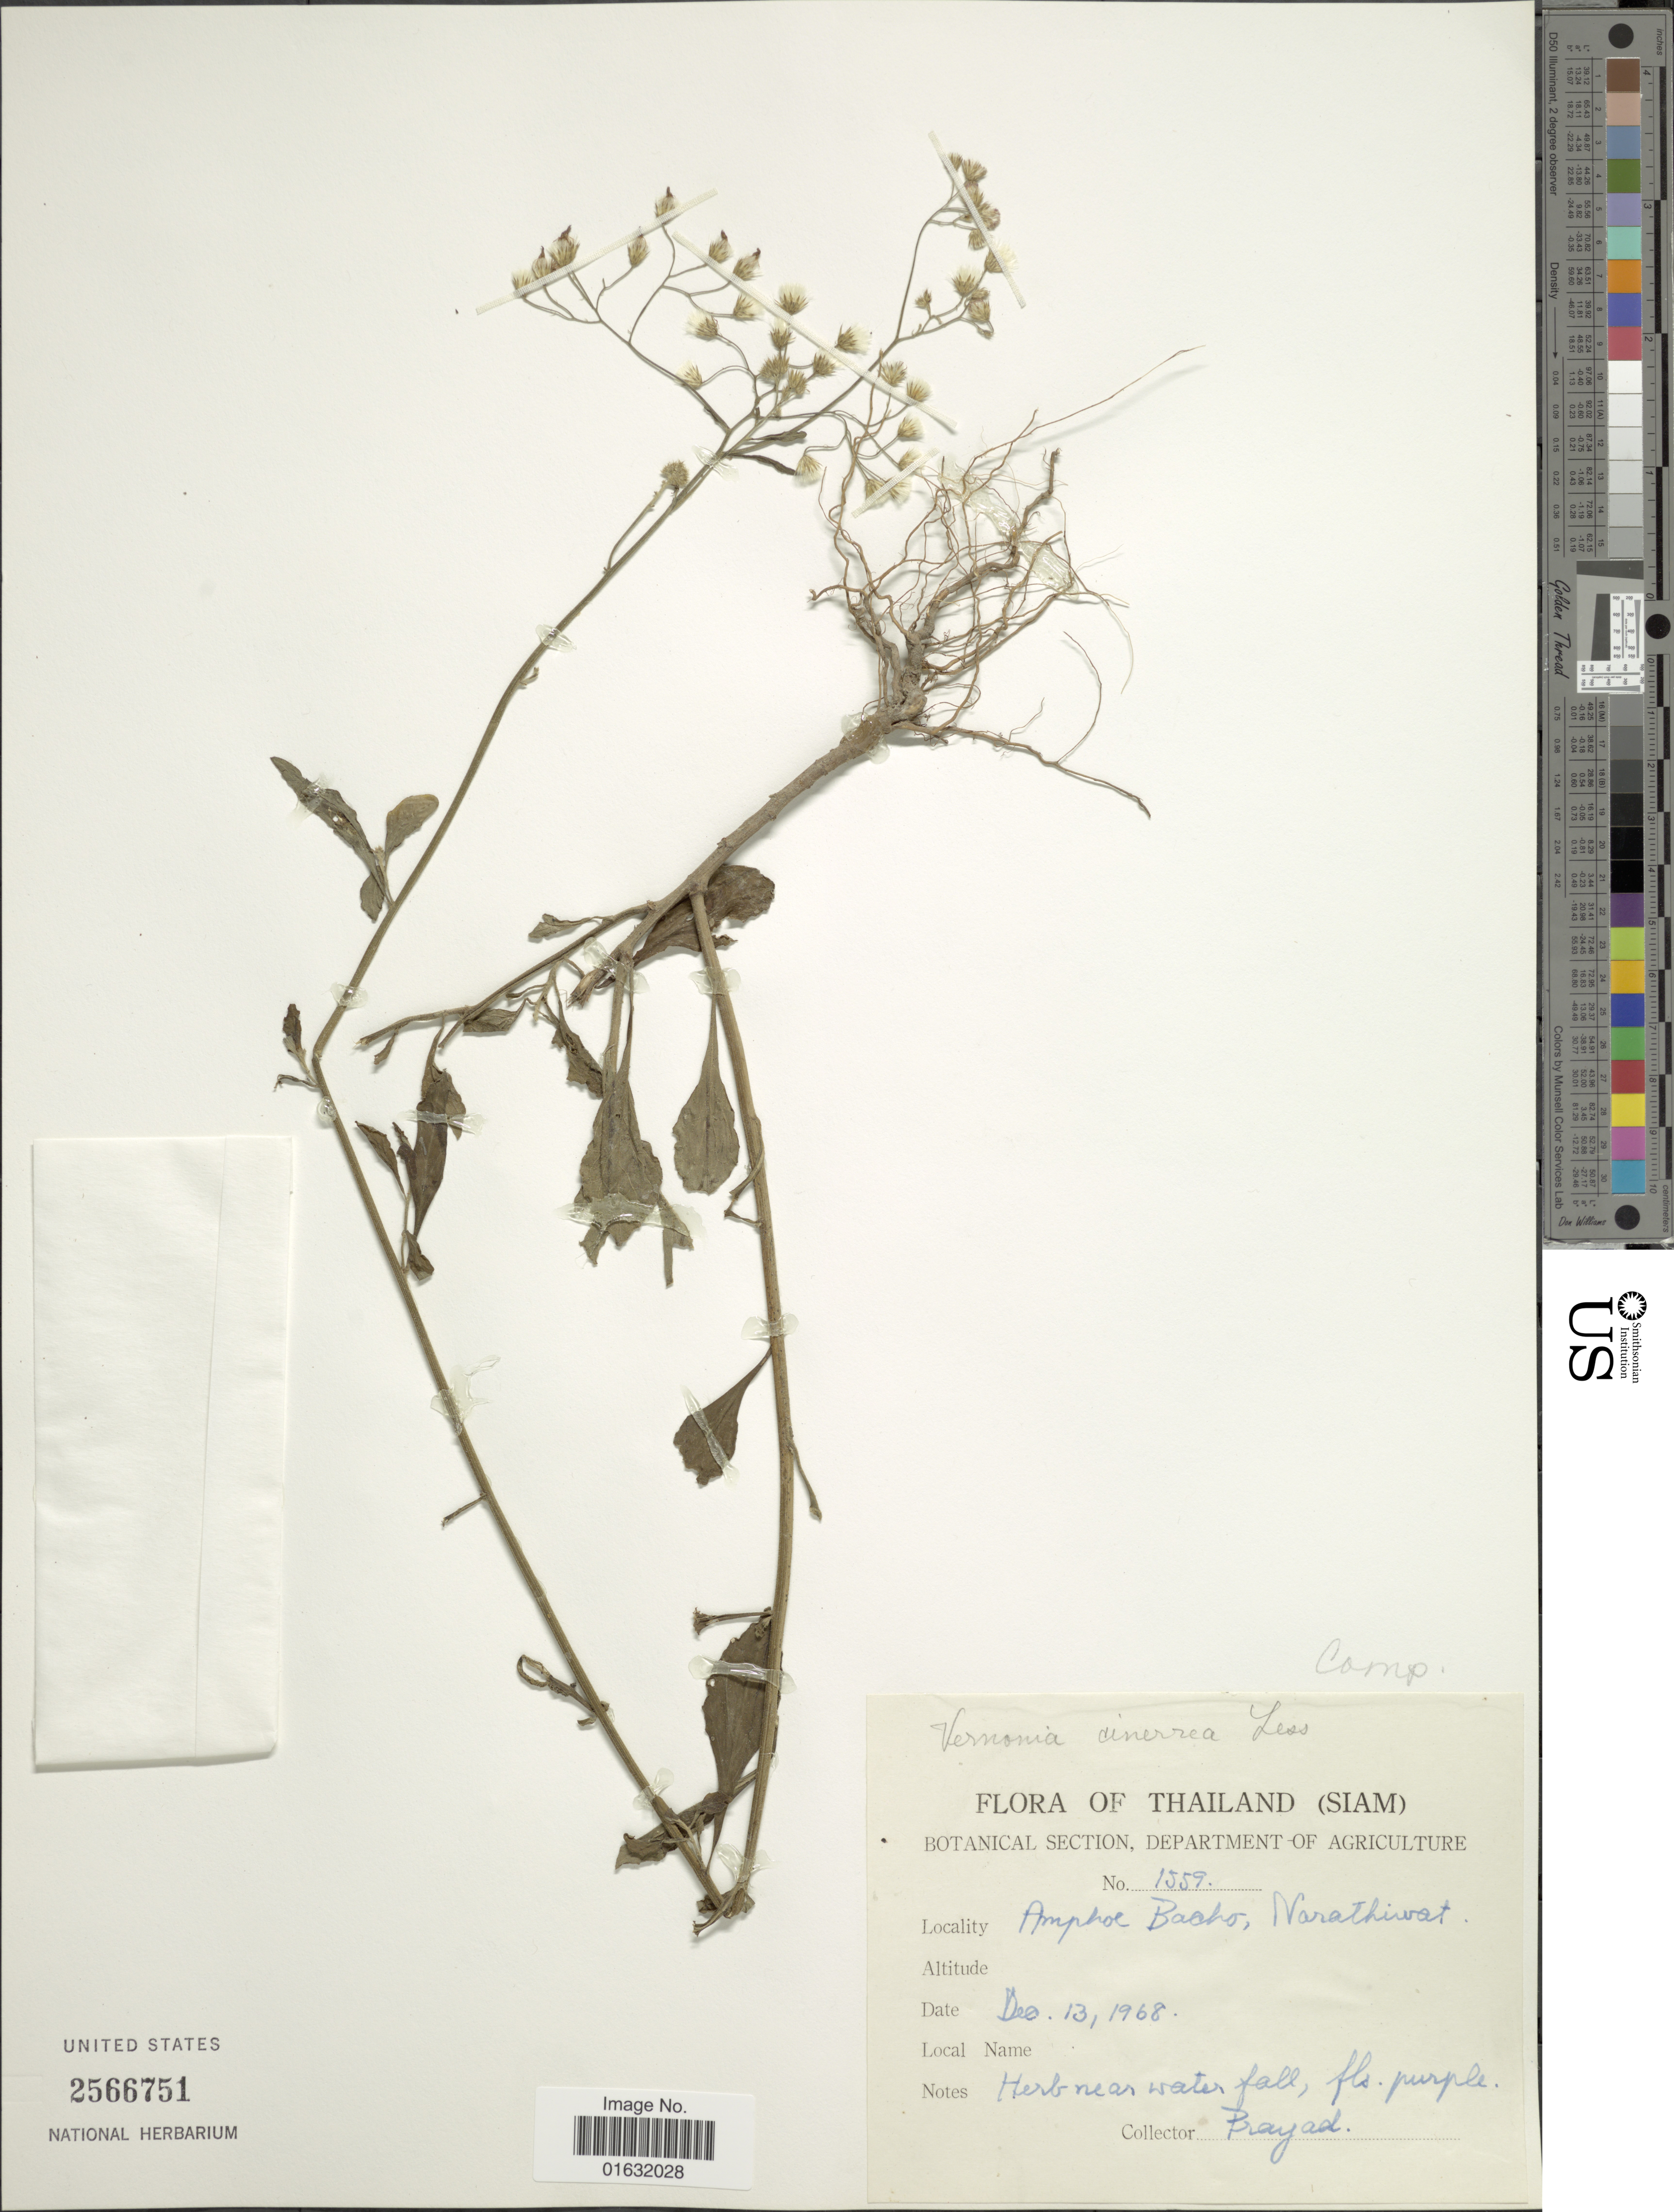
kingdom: Plantae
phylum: Tracheophyta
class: Magnoliopsida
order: Asterales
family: Asteraceae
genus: Cyanthillium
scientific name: Cyanthillium cinereum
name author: (L.) H. Rob.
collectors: Prayad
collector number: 1559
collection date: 1968-12-13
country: Thailand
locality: Thailand (Siam), Amphoe Bacho, Narathiwat. [interpreted]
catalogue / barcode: US 2566751